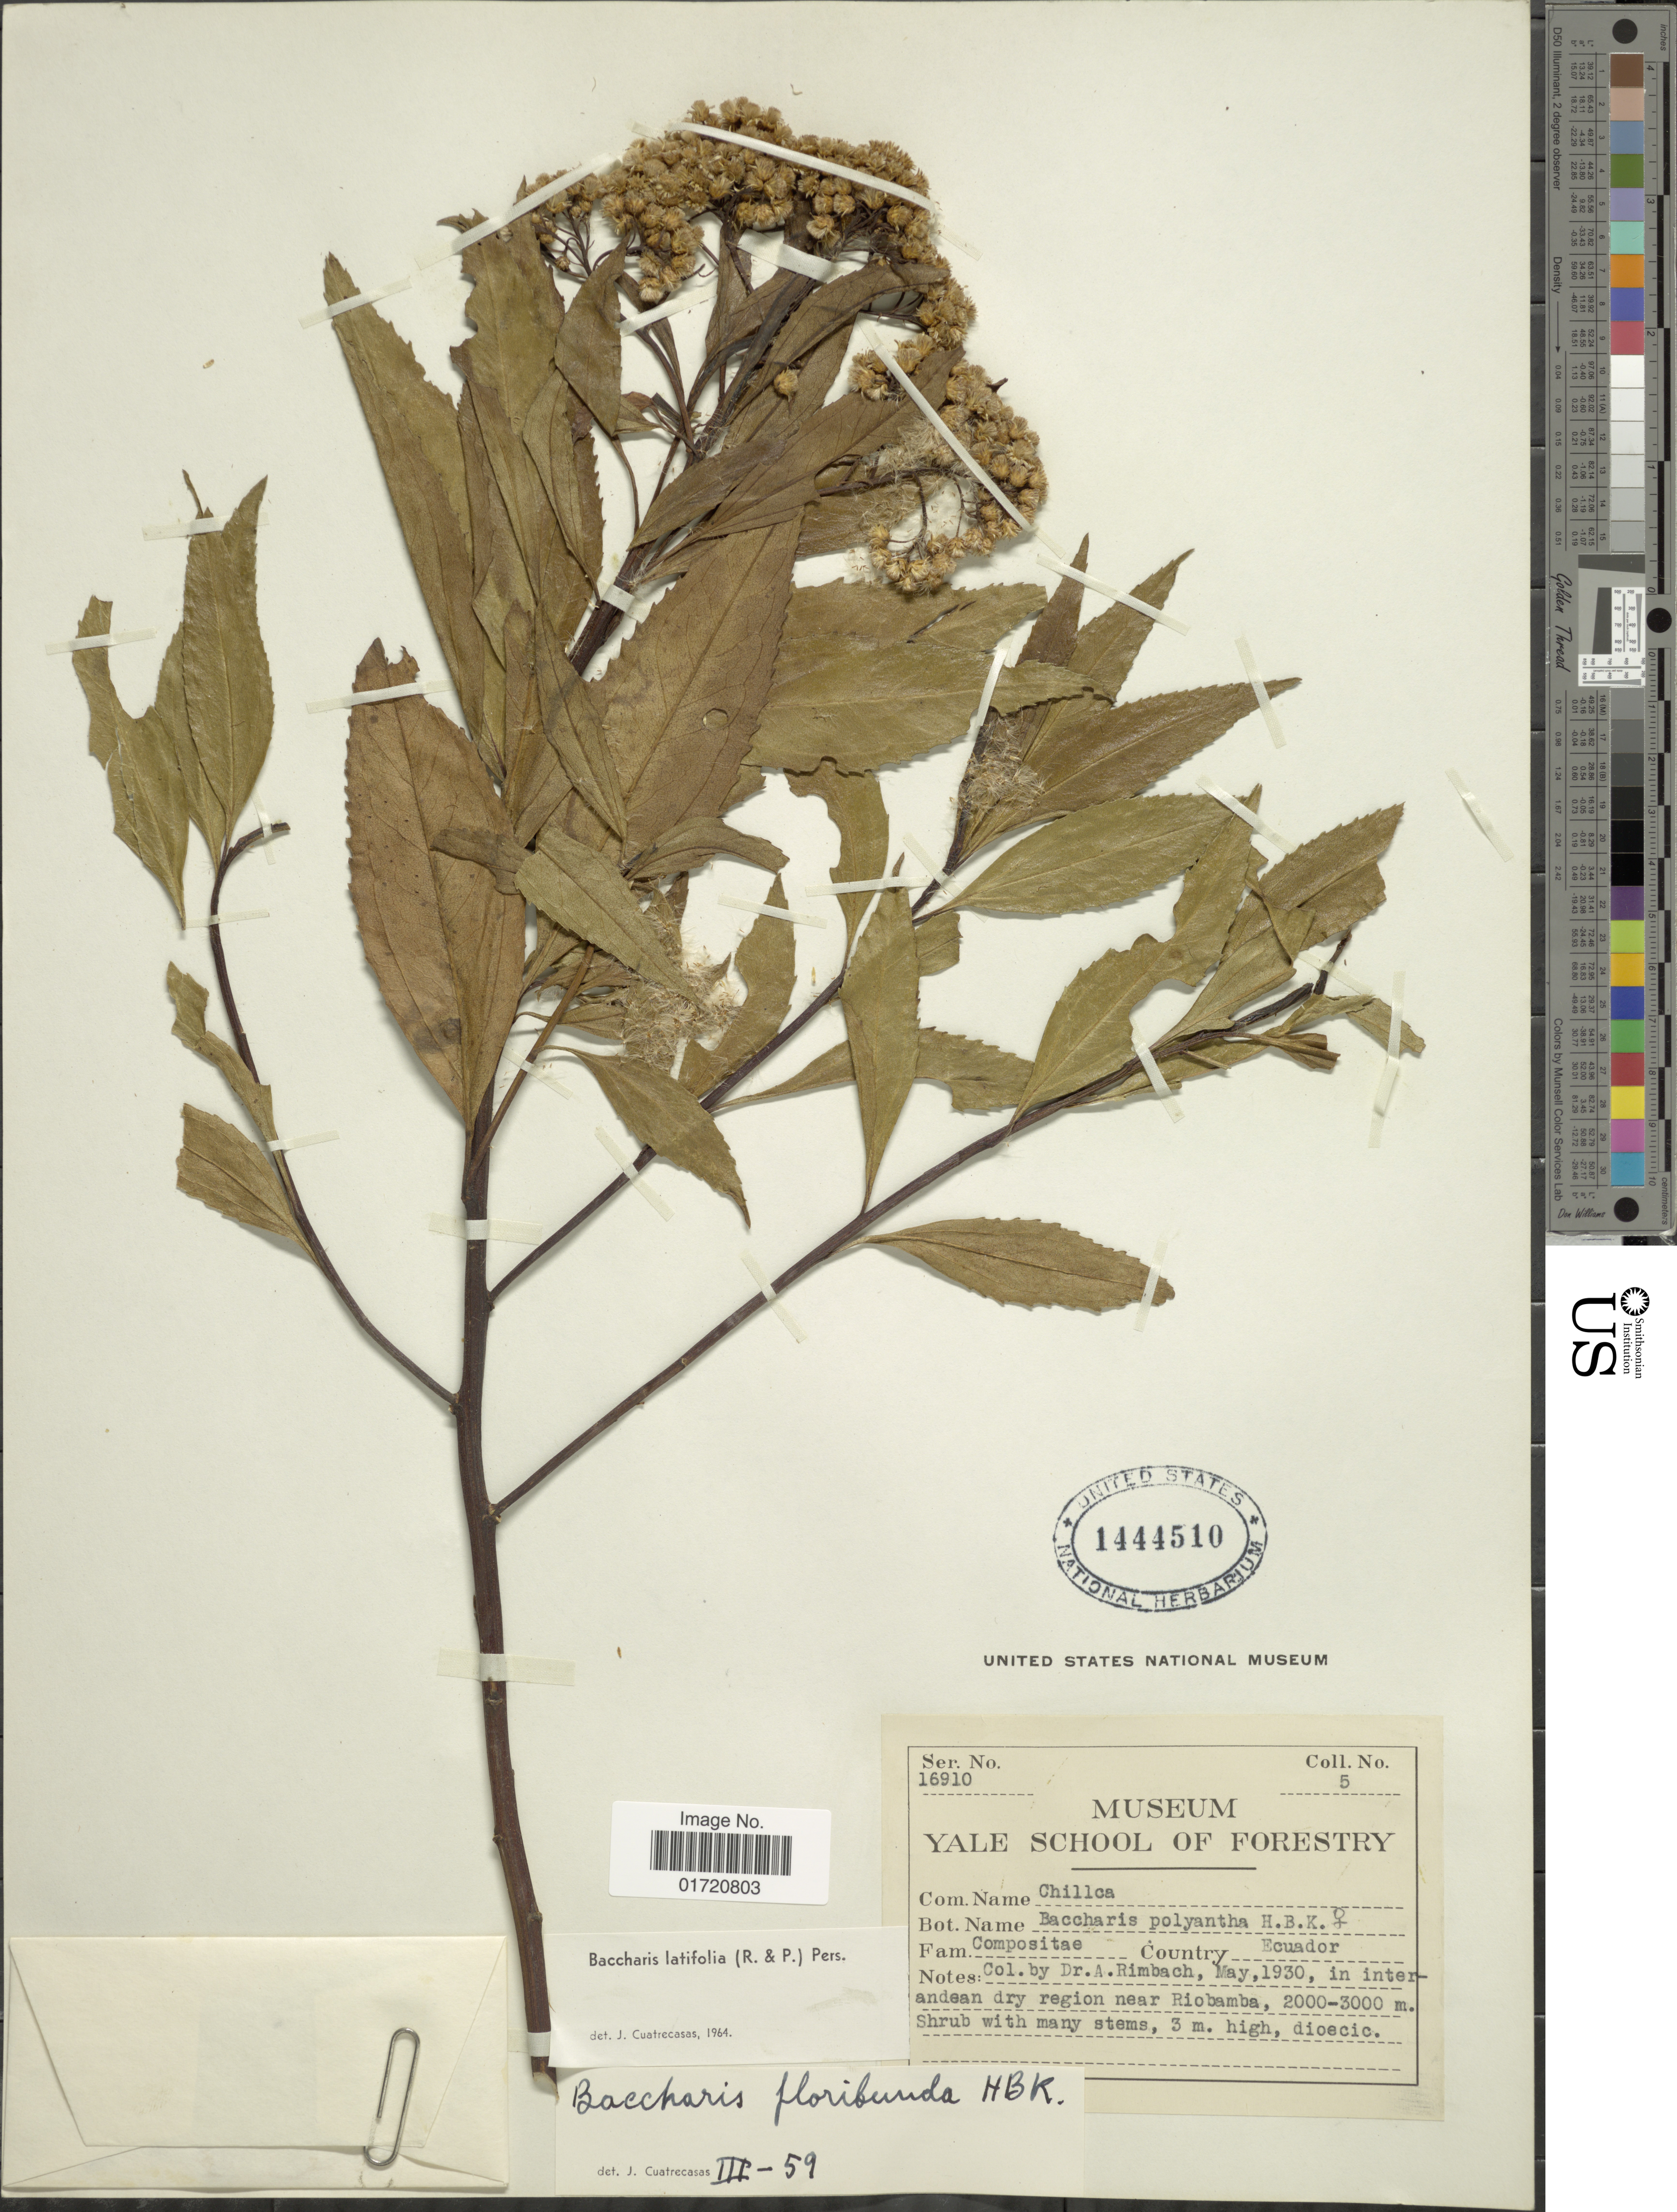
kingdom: Plantae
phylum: Tracheophyta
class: Magnoliopsida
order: Asterales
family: Asteraceae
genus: Baccharis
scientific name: Baccharis latifolia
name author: (Ruiz & Pav.) Pers.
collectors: A. Rimbach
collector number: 5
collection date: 1930-05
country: Ecuador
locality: Region near Riobamba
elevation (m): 2000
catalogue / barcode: US 1444510